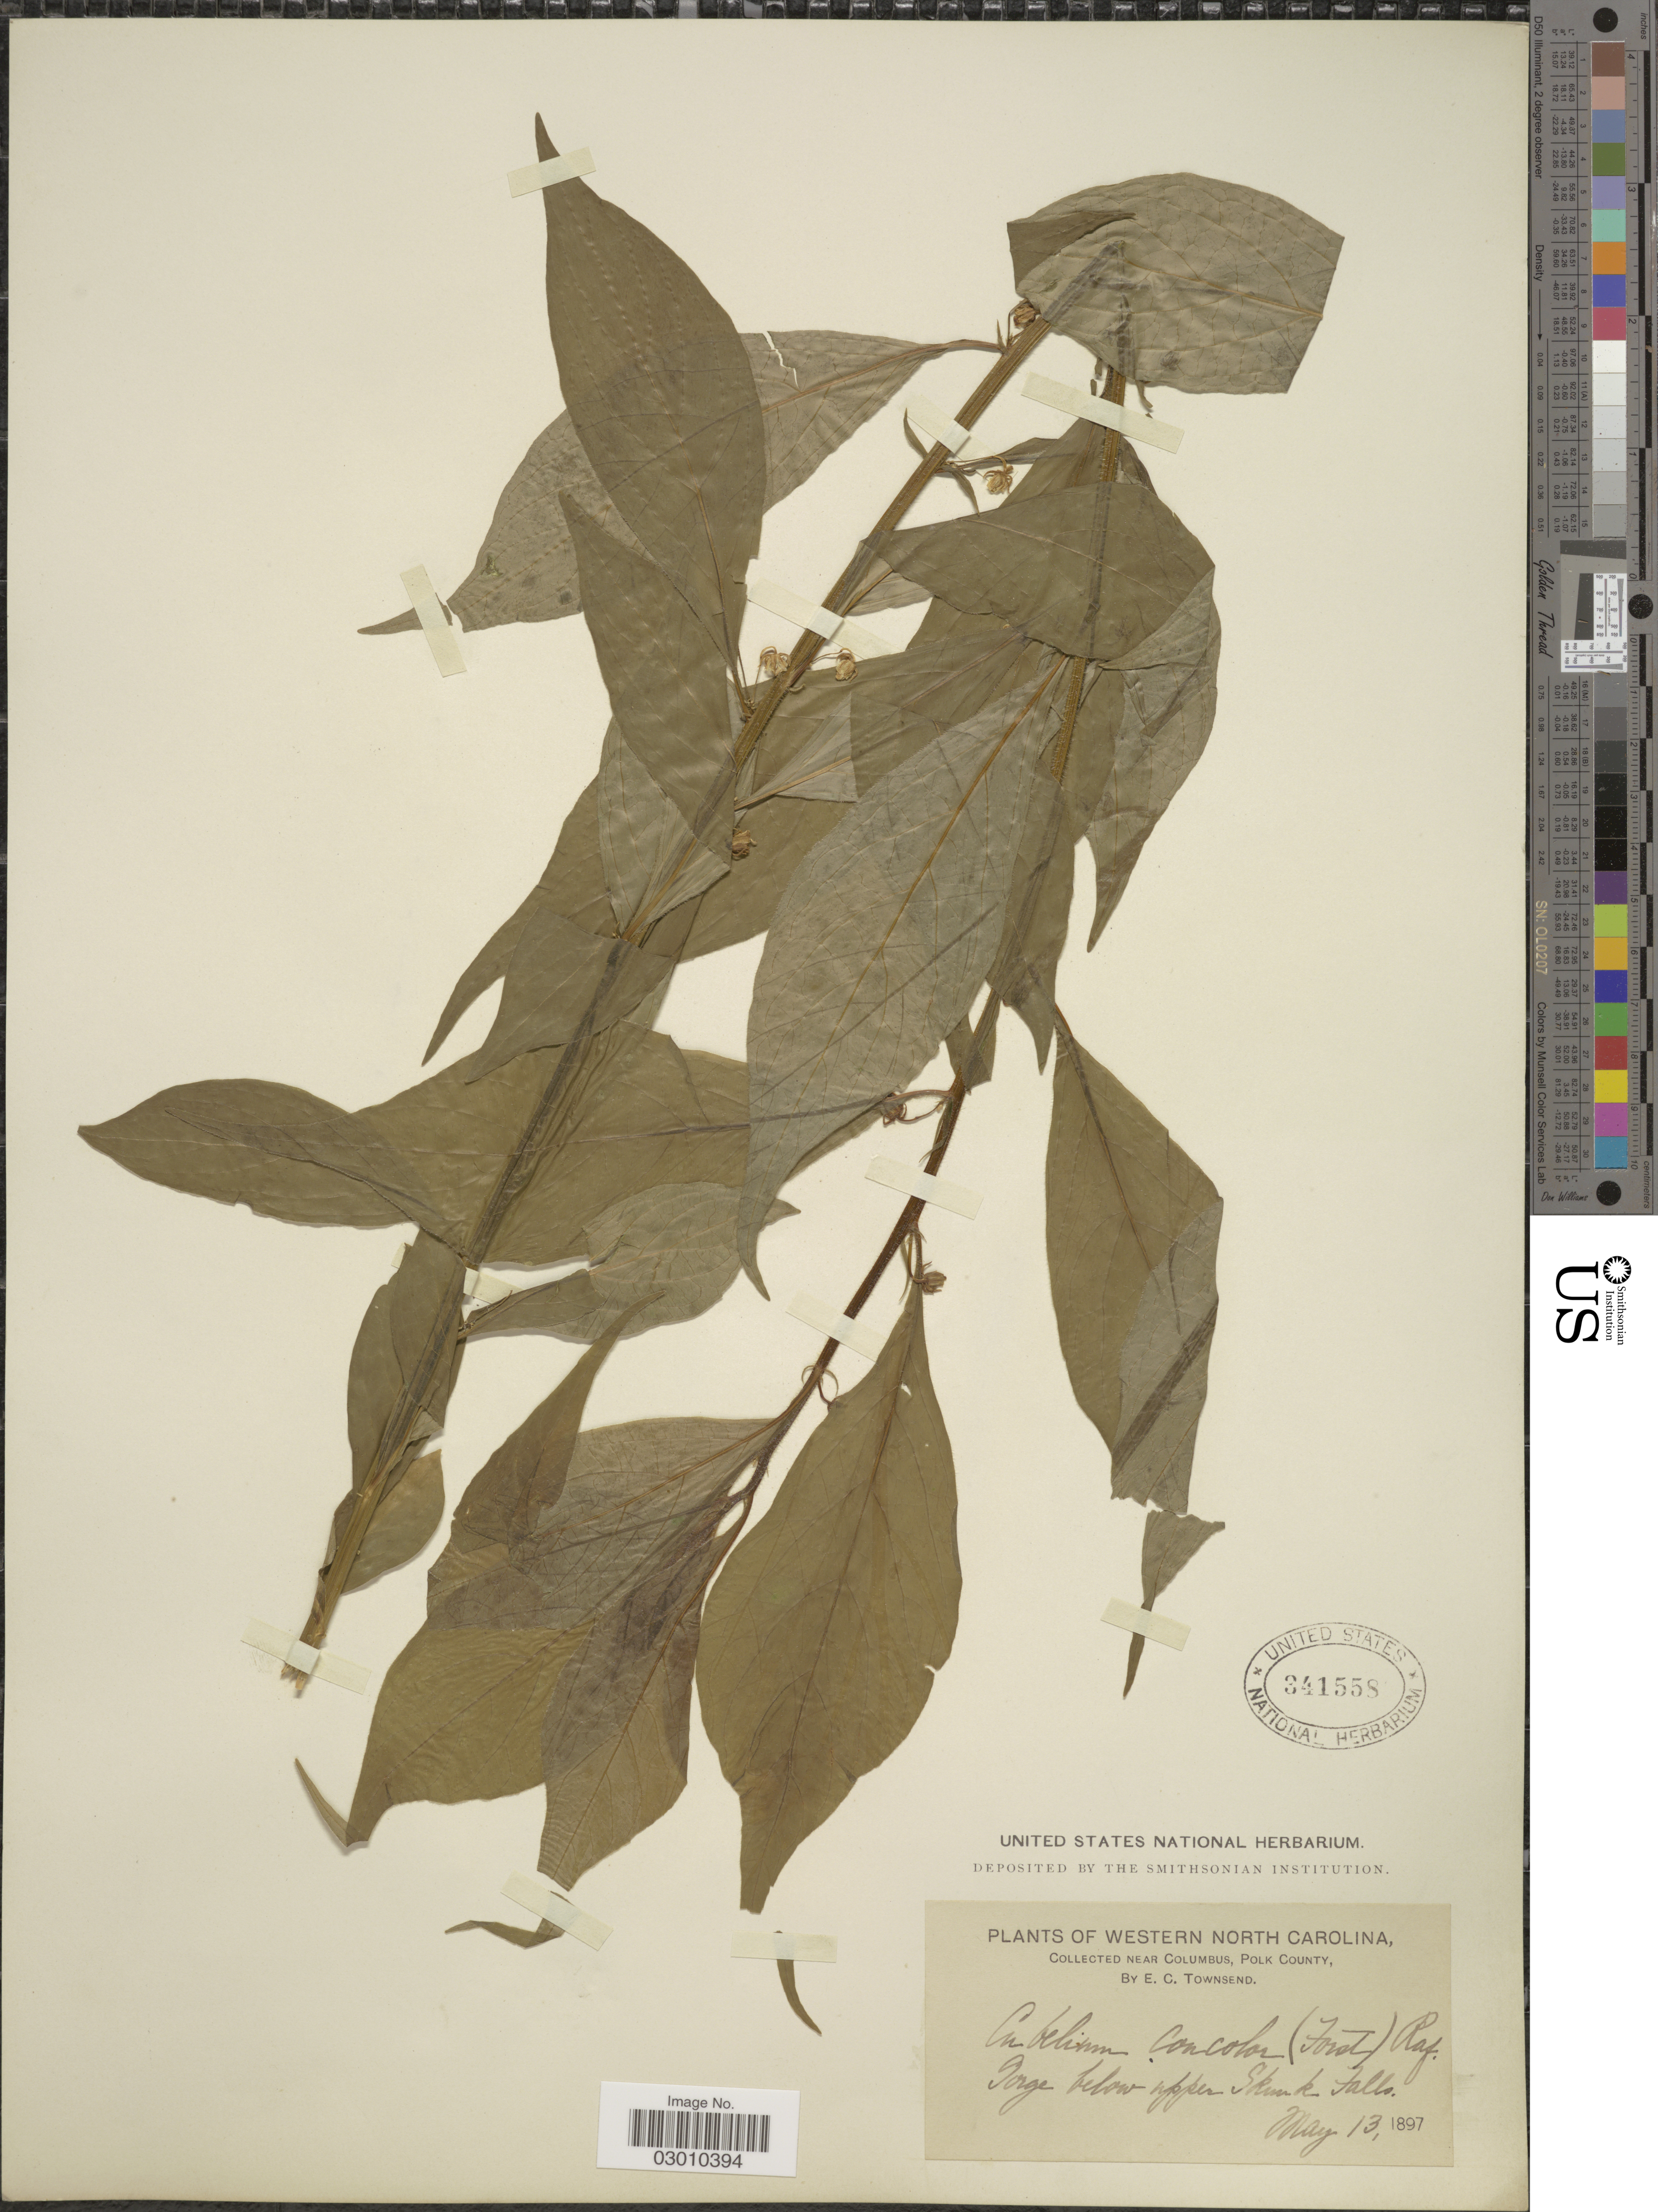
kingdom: Plantae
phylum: Tracheophyta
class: Magnoliopsida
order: Malpighiales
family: Violaceae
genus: Cubelium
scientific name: Cubelium concolor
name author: (T.F. Forst.) Raf. ex Britton & A. Br.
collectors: E. C. Townsend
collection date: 1897-05-13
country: United States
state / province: North Carolina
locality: Western North Carolina, Collected near Columbus, Polk County. Gorge below Skunk Falls.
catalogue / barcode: US 341558